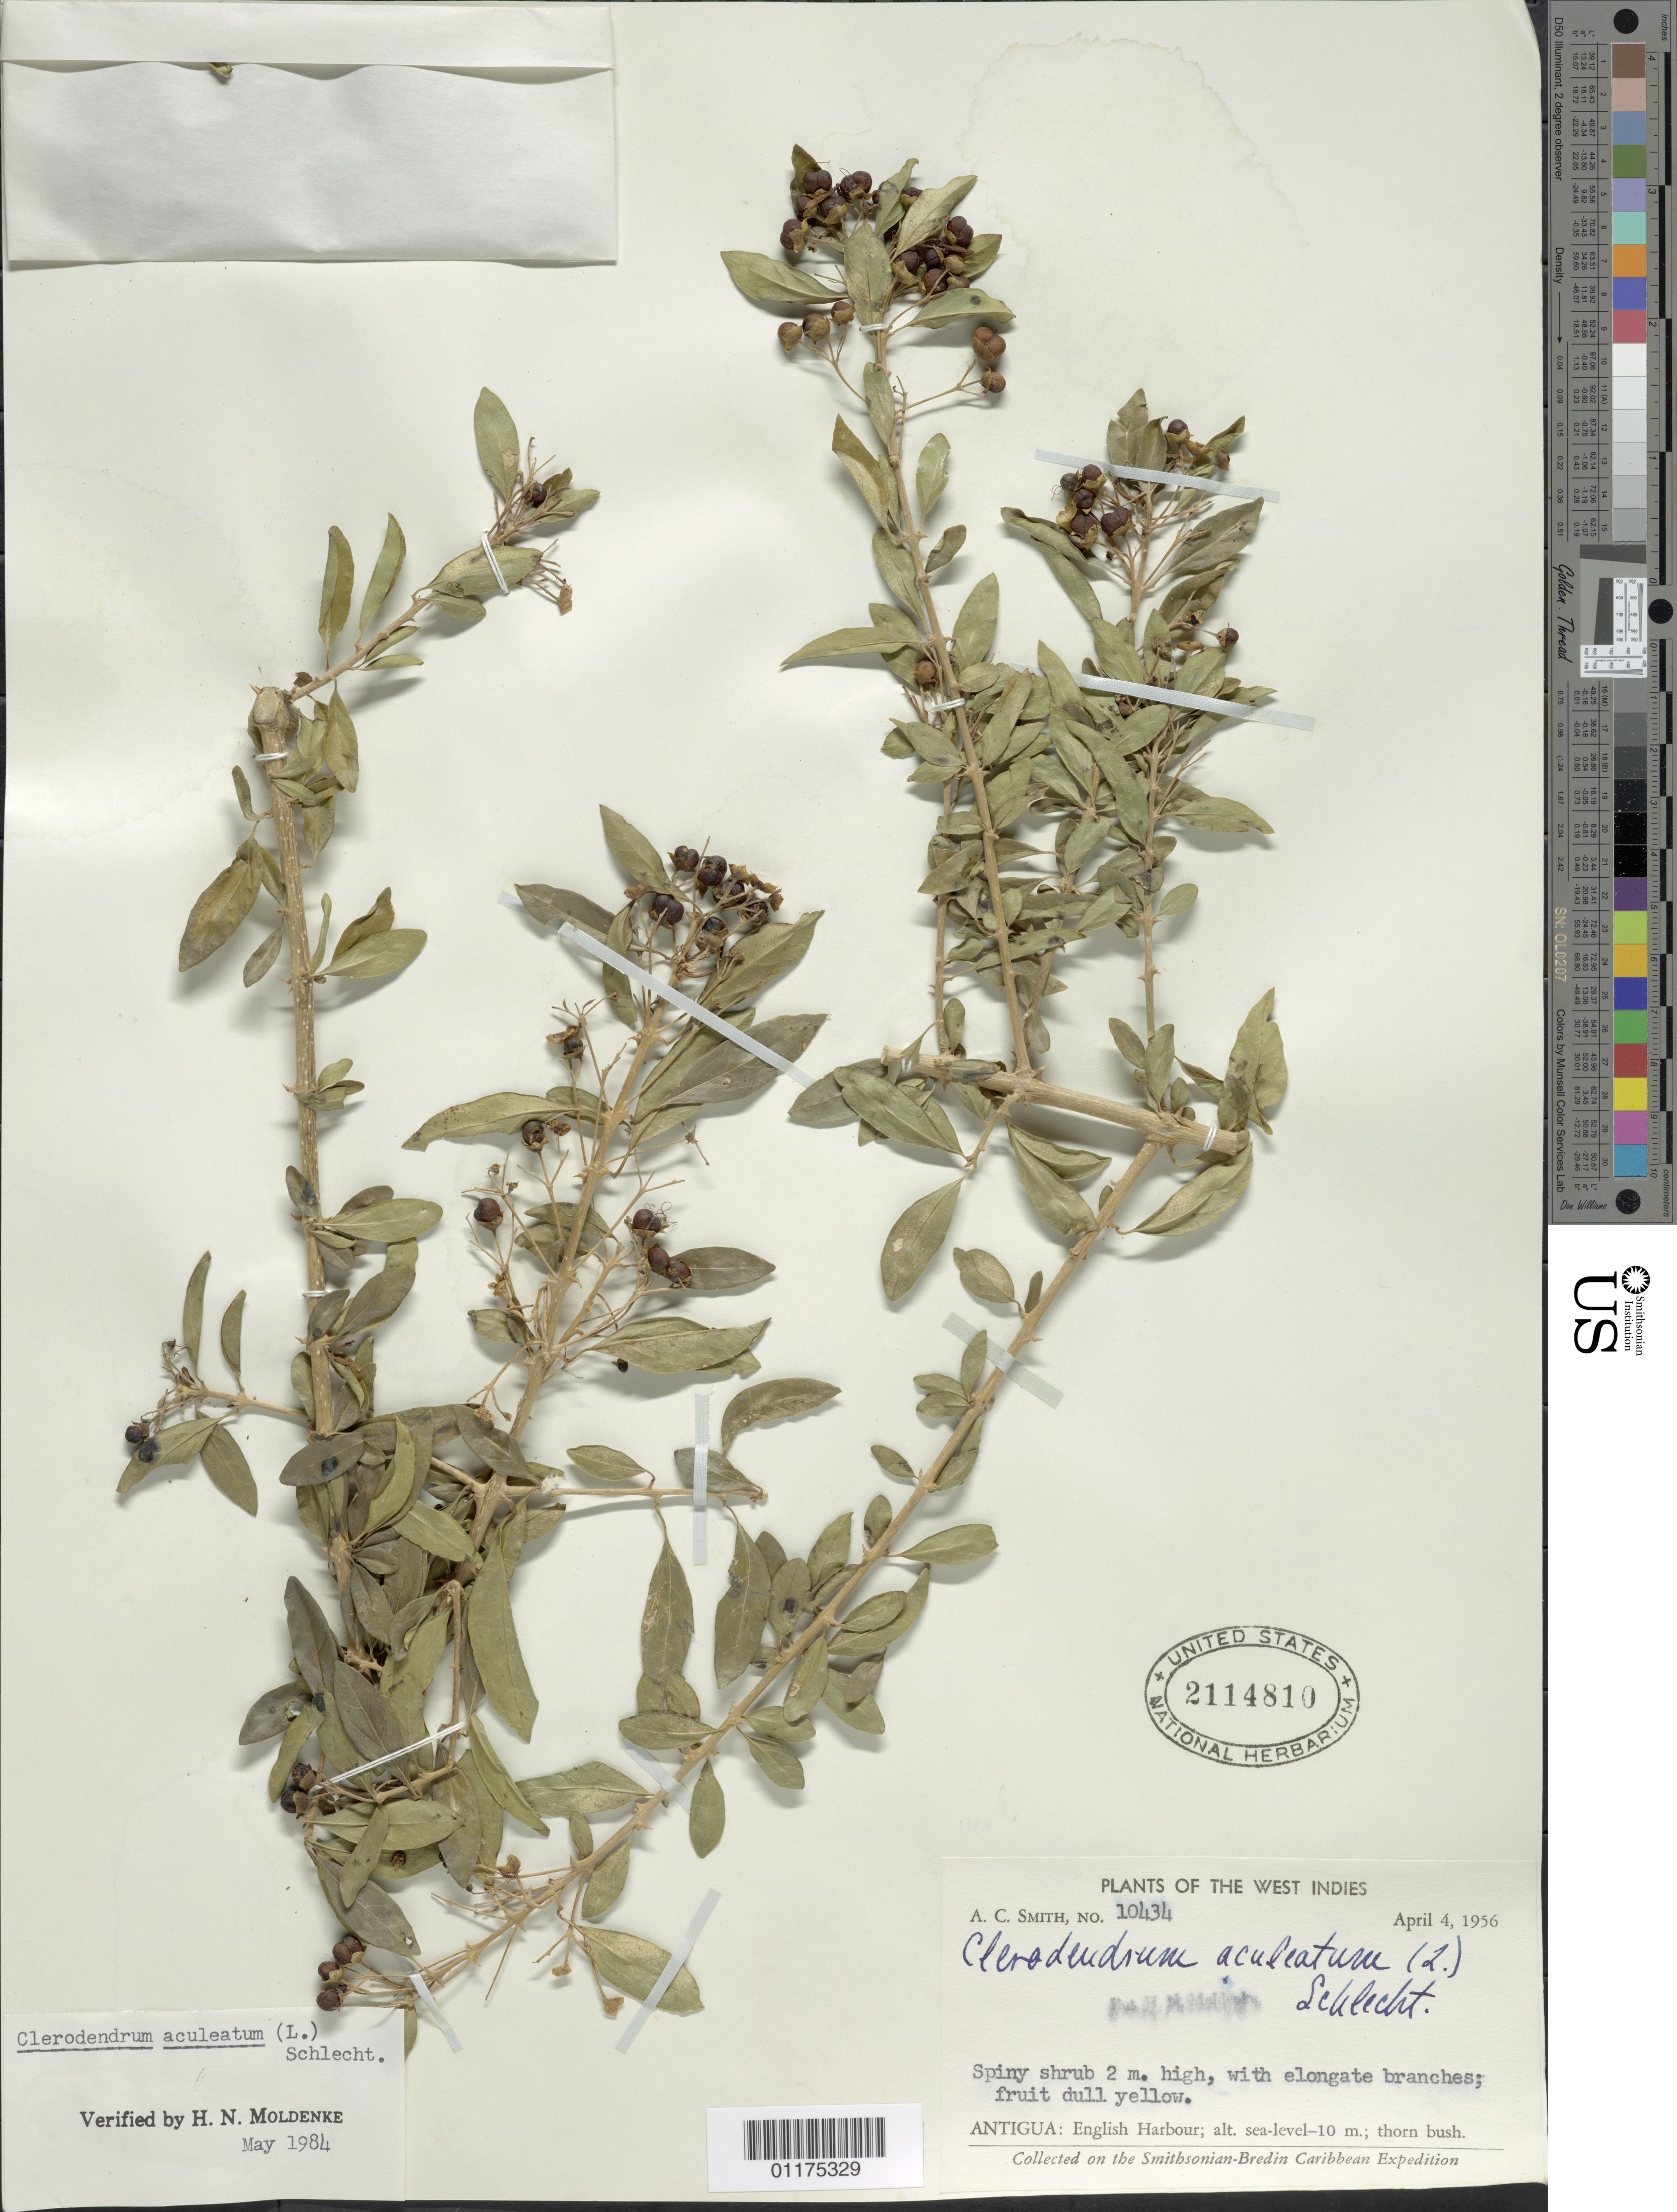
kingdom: Plantae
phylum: Tracheophyta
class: Magnoliopsida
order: Lamiales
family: Lamiaceae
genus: Clerodendrum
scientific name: Clerodendrum aculeatum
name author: (L.) Schltdl.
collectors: A. C. Smith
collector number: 10434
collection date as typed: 04 Apr 1956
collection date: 1956-04-04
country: Antigua and Barbuda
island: Leeward Is.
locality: English Harbour;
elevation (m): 0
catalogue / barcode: US 2114810